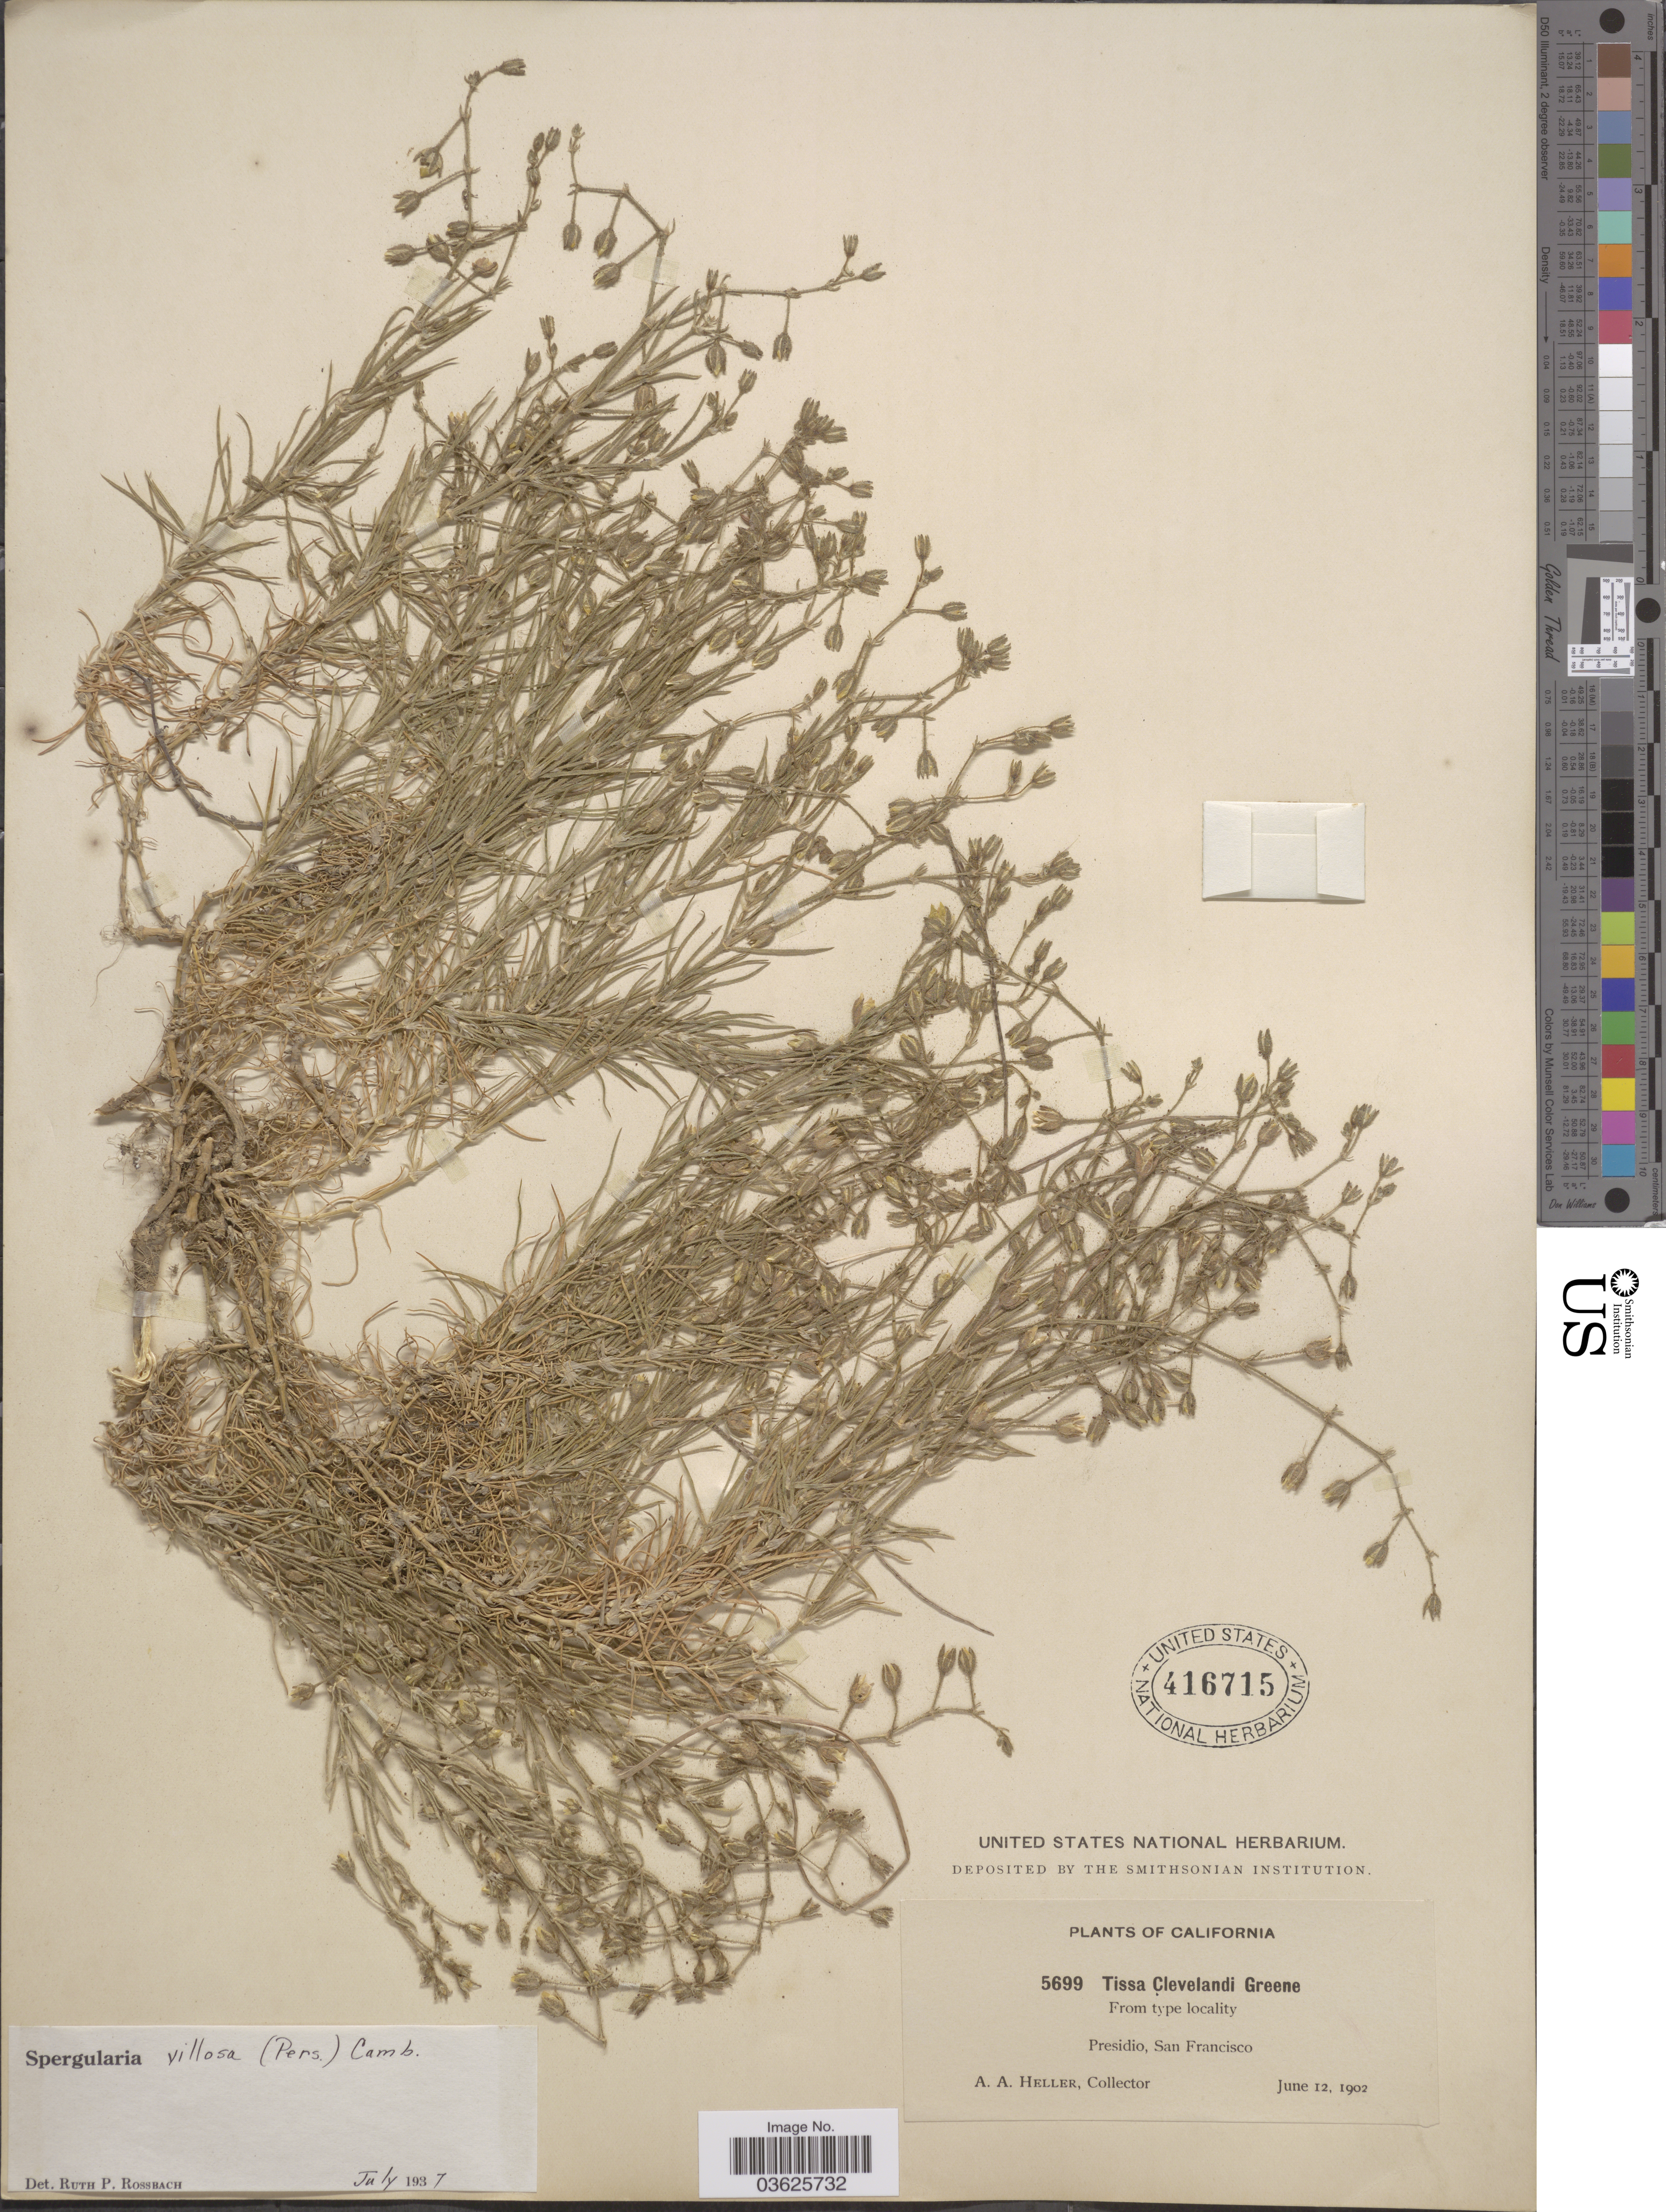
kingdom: Plantae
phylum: Tracheophyta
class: Magnoliopsida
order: Caryophyllales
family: Caryophyllaceae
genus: Spergularia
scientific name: Spergularia villosa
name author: (Pers.) Cambess.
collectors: A. A. Heller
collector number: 5699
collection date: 1902-06-12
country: United States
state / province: California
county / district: San Francisco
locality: Presidio, San Francisco.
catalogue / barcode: US 416715